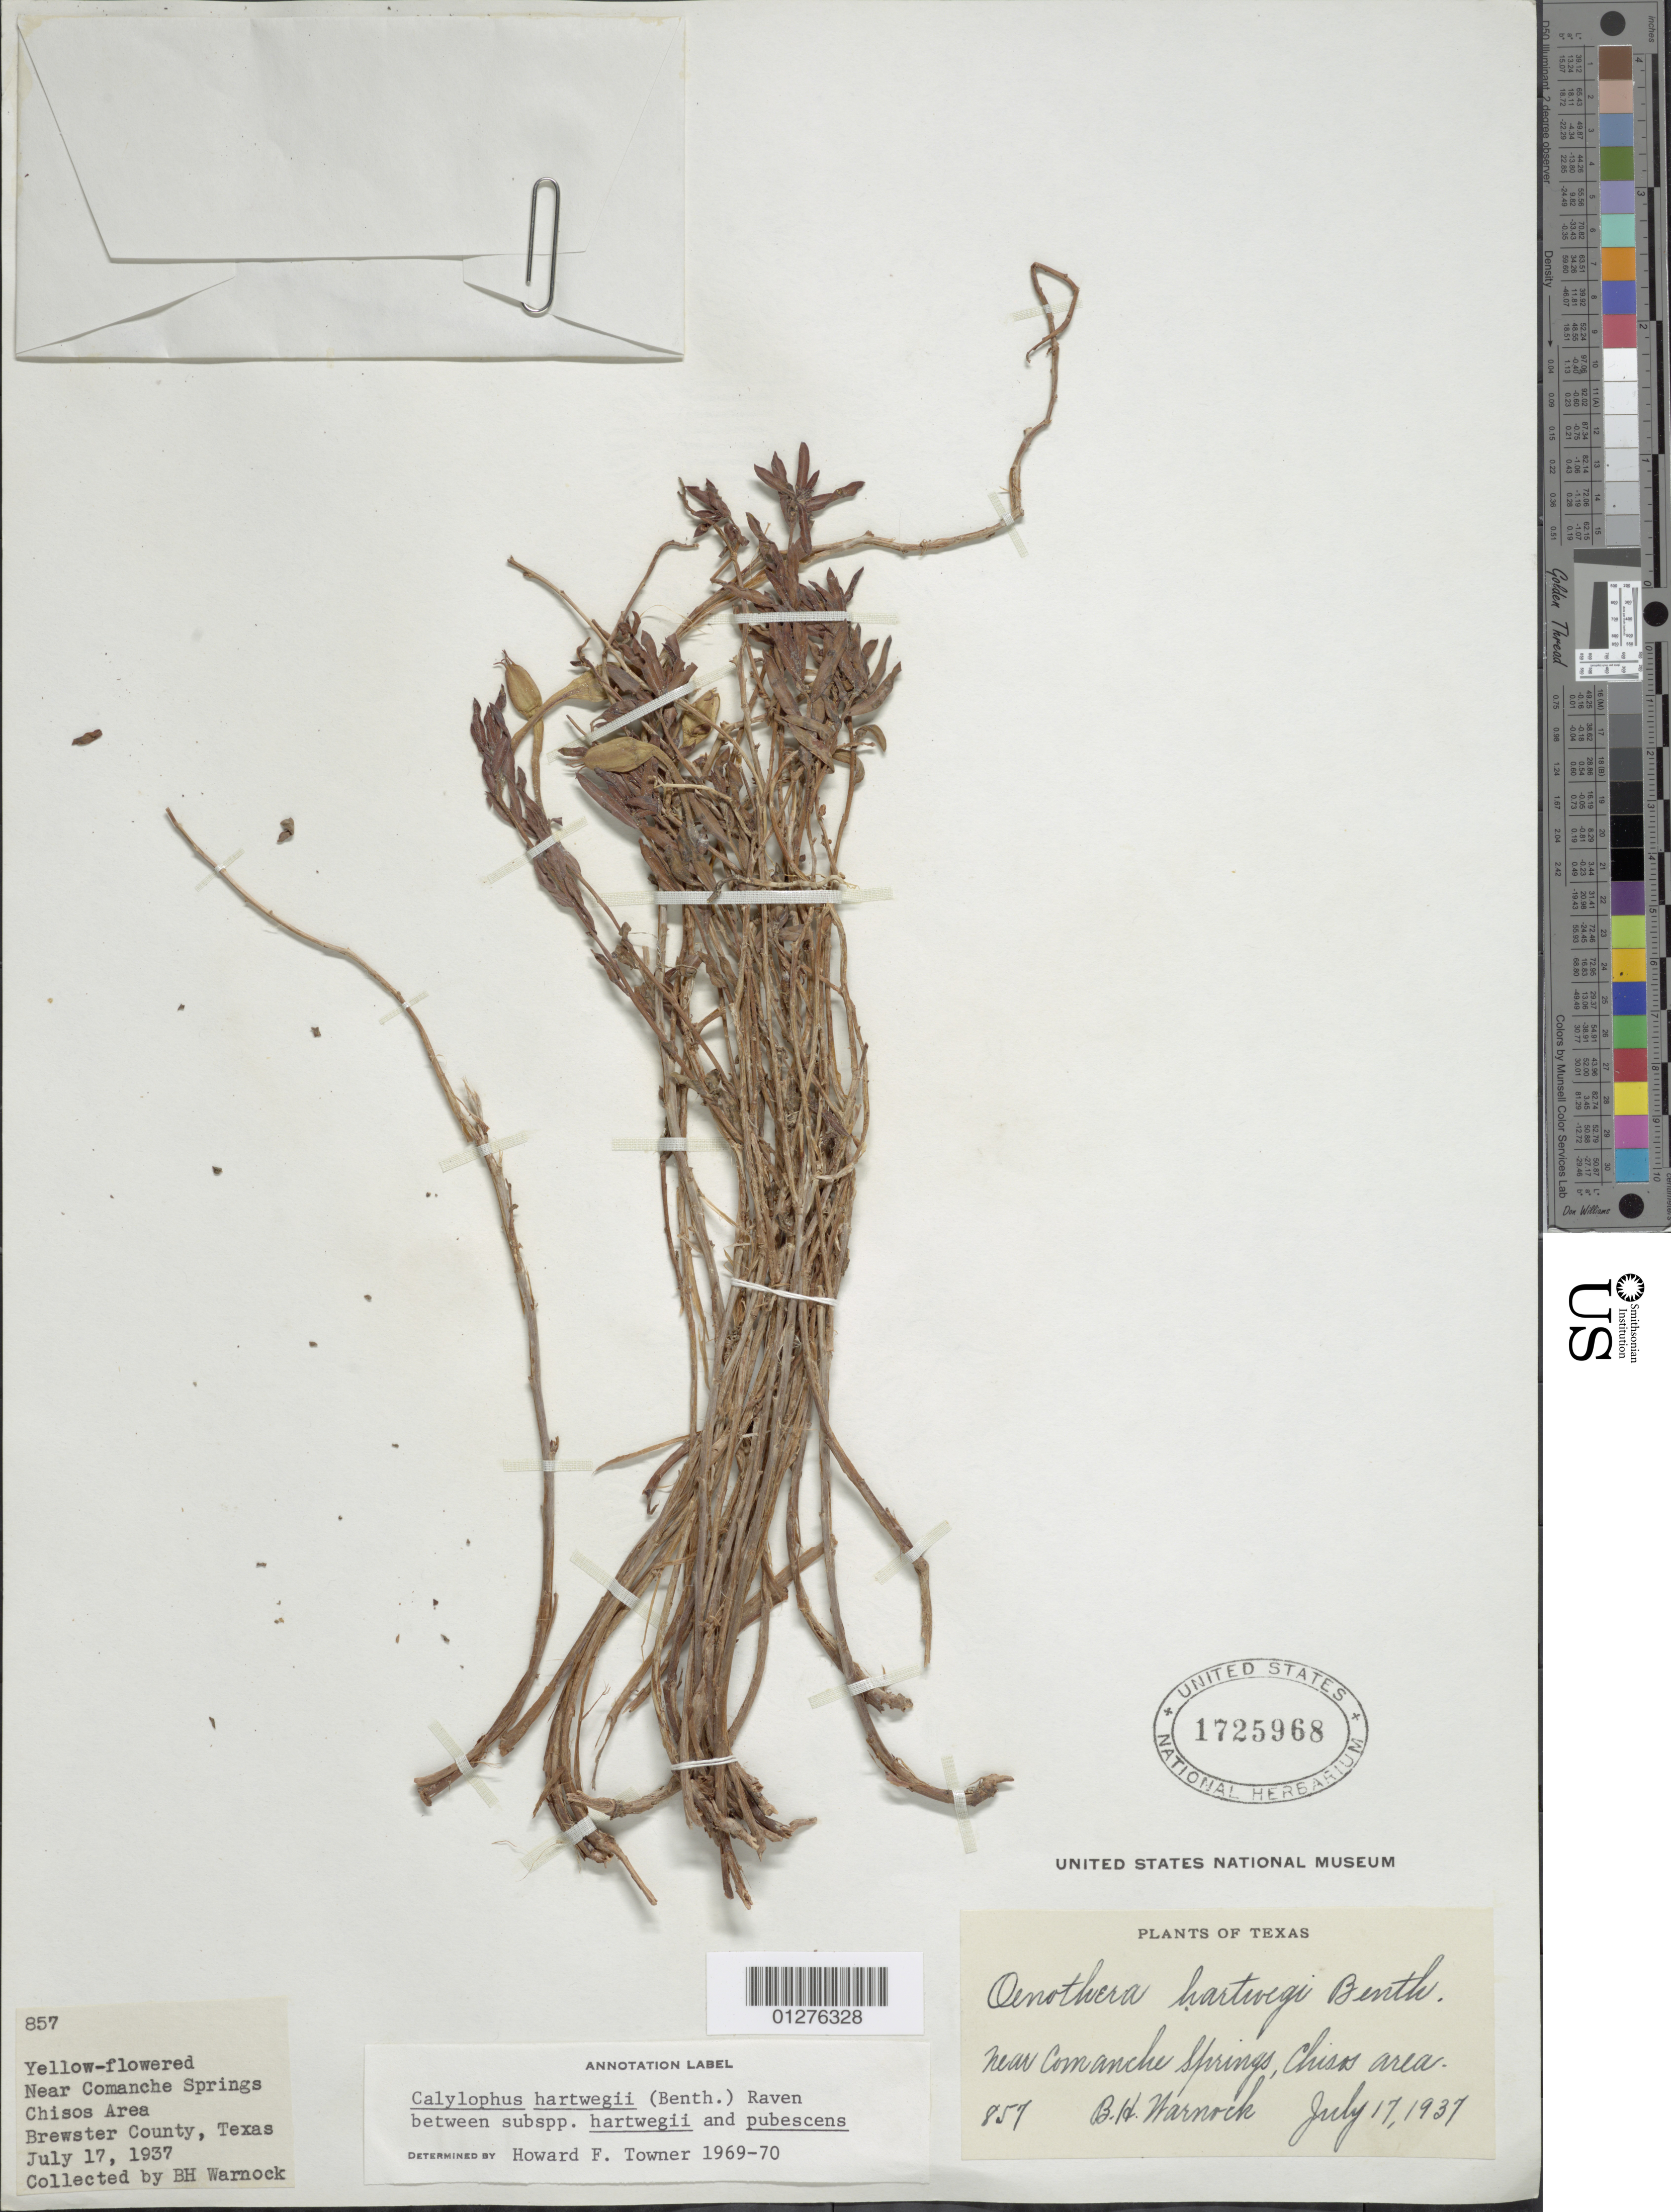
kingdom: Plantae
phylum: Tracheophyta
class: Magnoliopsida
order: Myrtales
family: Onagraceae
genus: Oenothera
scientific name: Oenothera hartwegii subsp. hartwegii x O. hartwegii subsp. pubescens (A. Gray) W.L. Wagner & Hoch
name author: Benth.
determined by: Towner, H. F.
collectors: B. H. Warnock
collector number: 857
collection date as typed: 17 Jul 1937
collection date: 1937-07-17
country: United States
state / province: Texas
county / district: Brewster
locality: Near Comanche Springs, Chisos Area.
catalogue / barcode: US 1725968